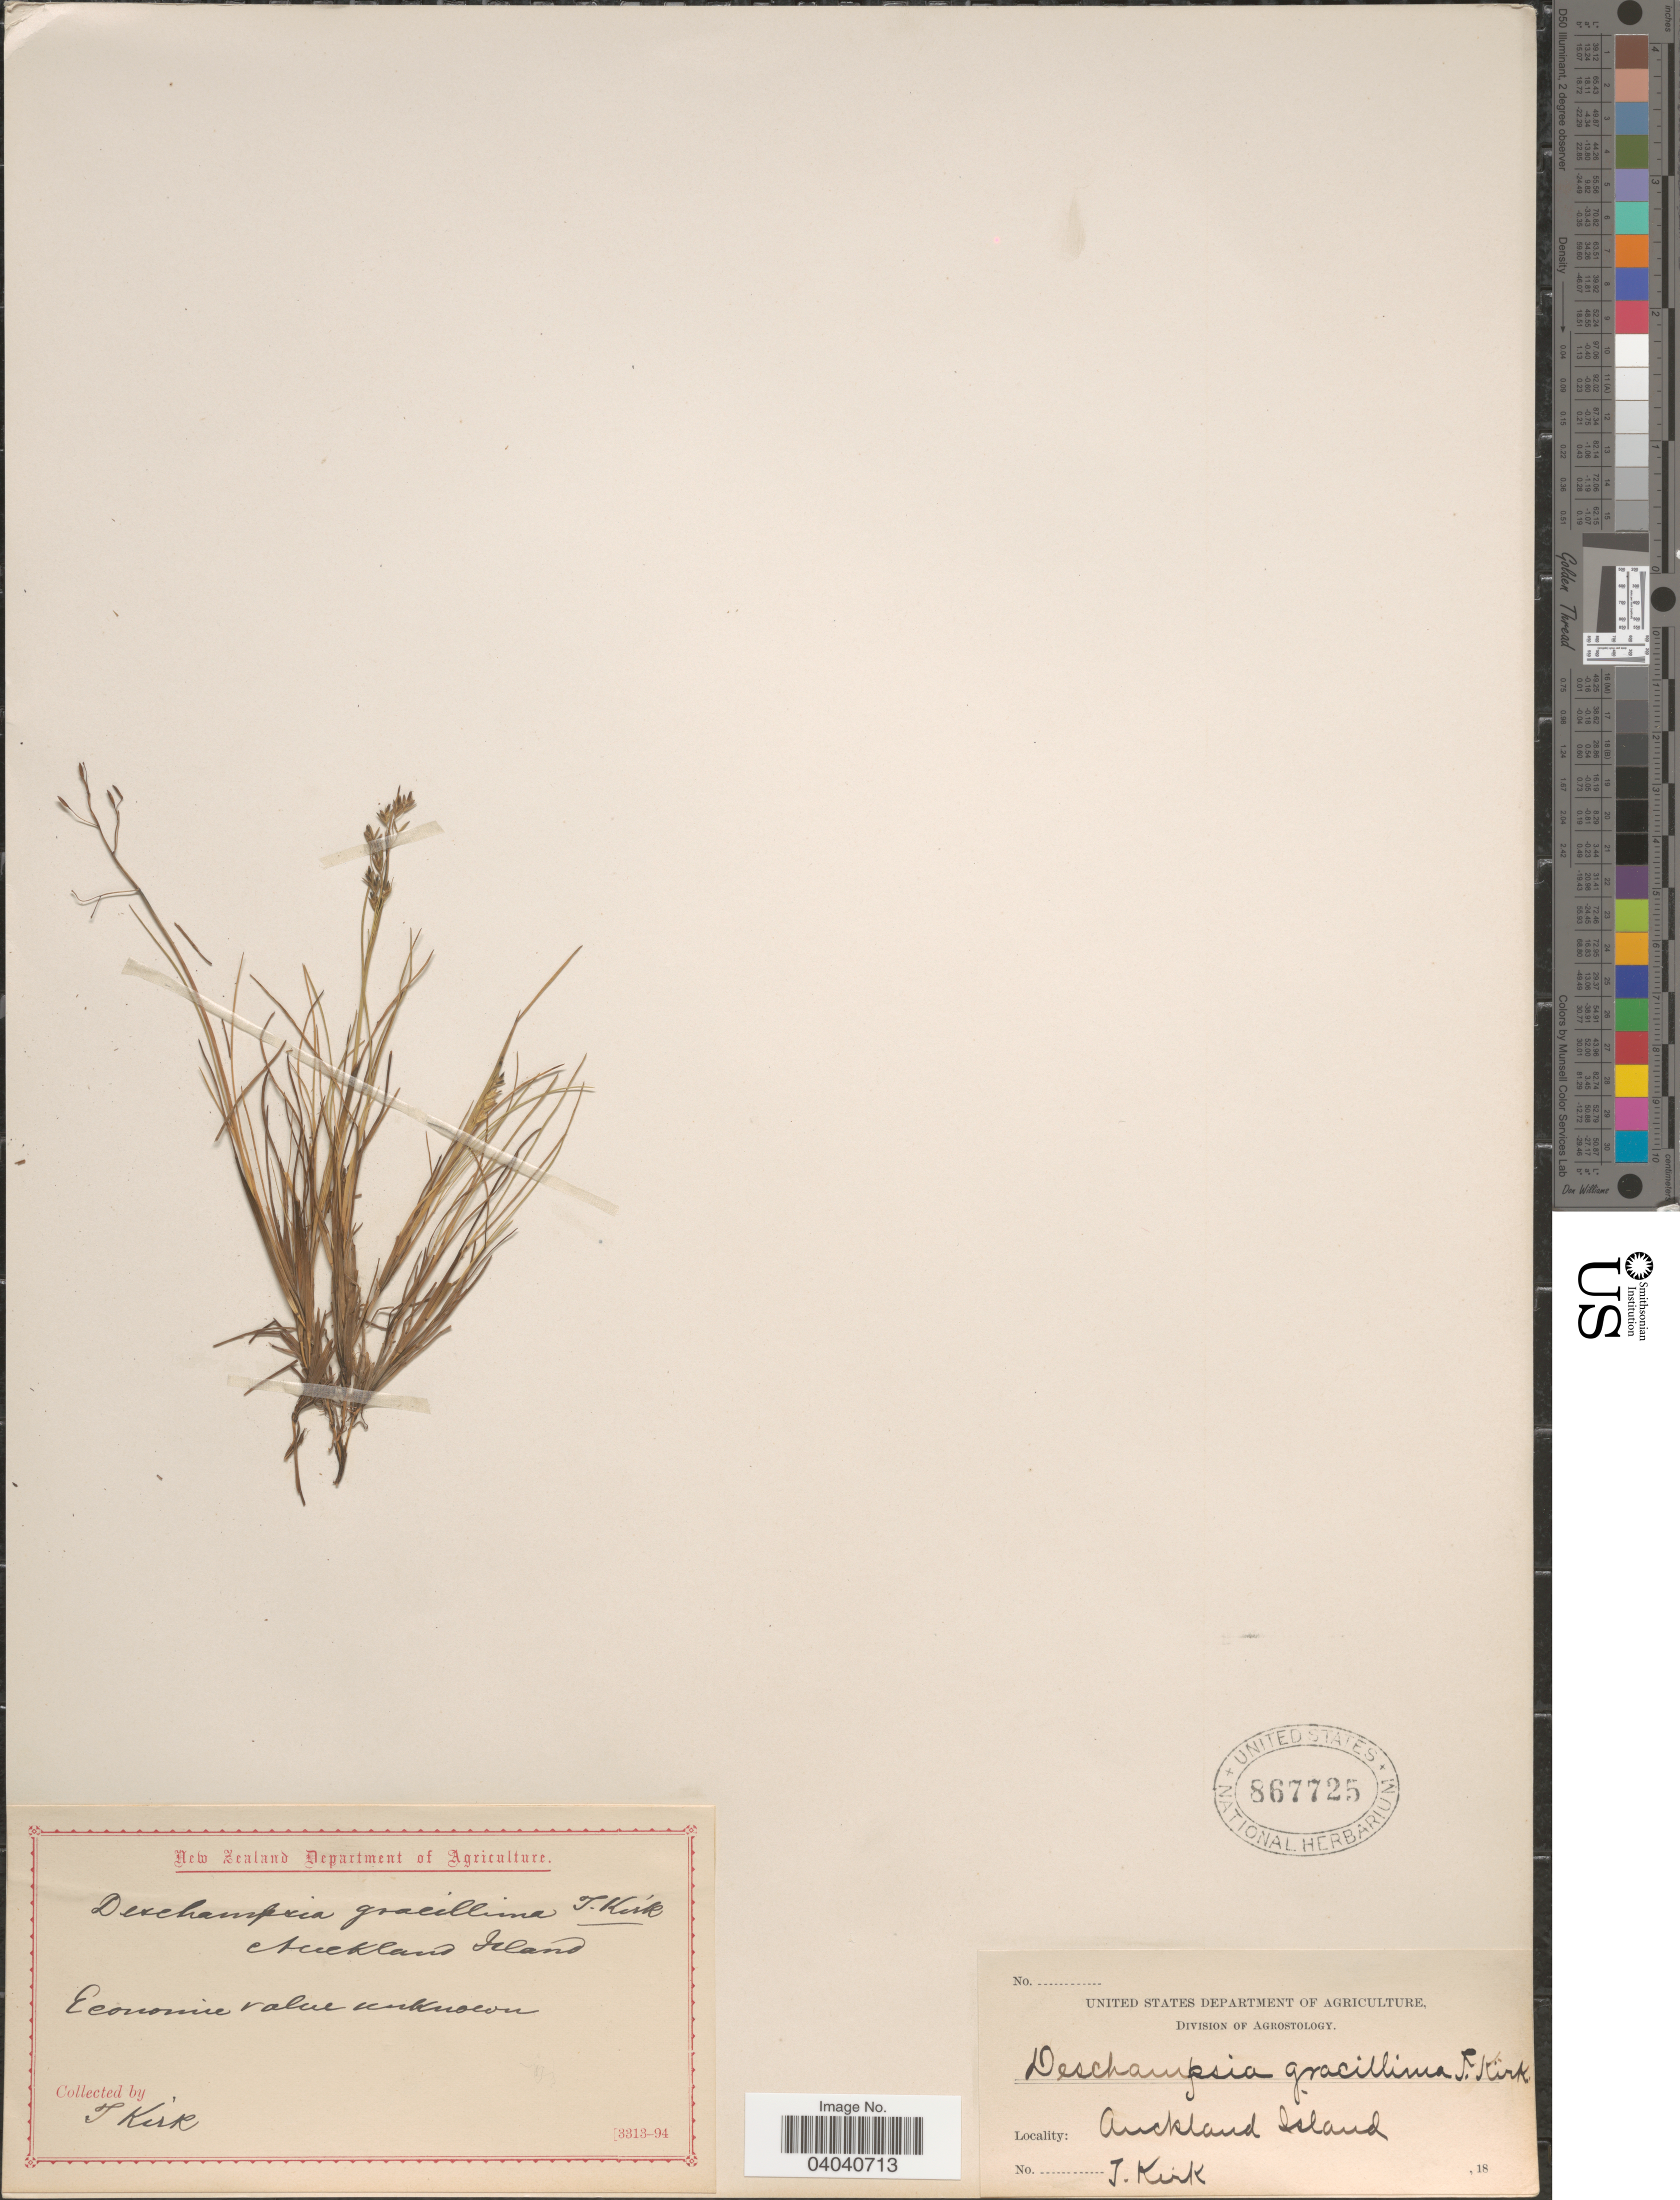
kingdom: Plantae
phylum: Tracheophyta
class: Liliopsida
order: Poales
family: Poaceae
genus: Deschampsia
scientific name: Deschampsia gracillima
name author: Kirk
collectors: J. Kirk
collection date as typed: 18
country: New Zealand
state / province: Auckland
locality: Auckland Island.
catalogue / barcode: US 867725